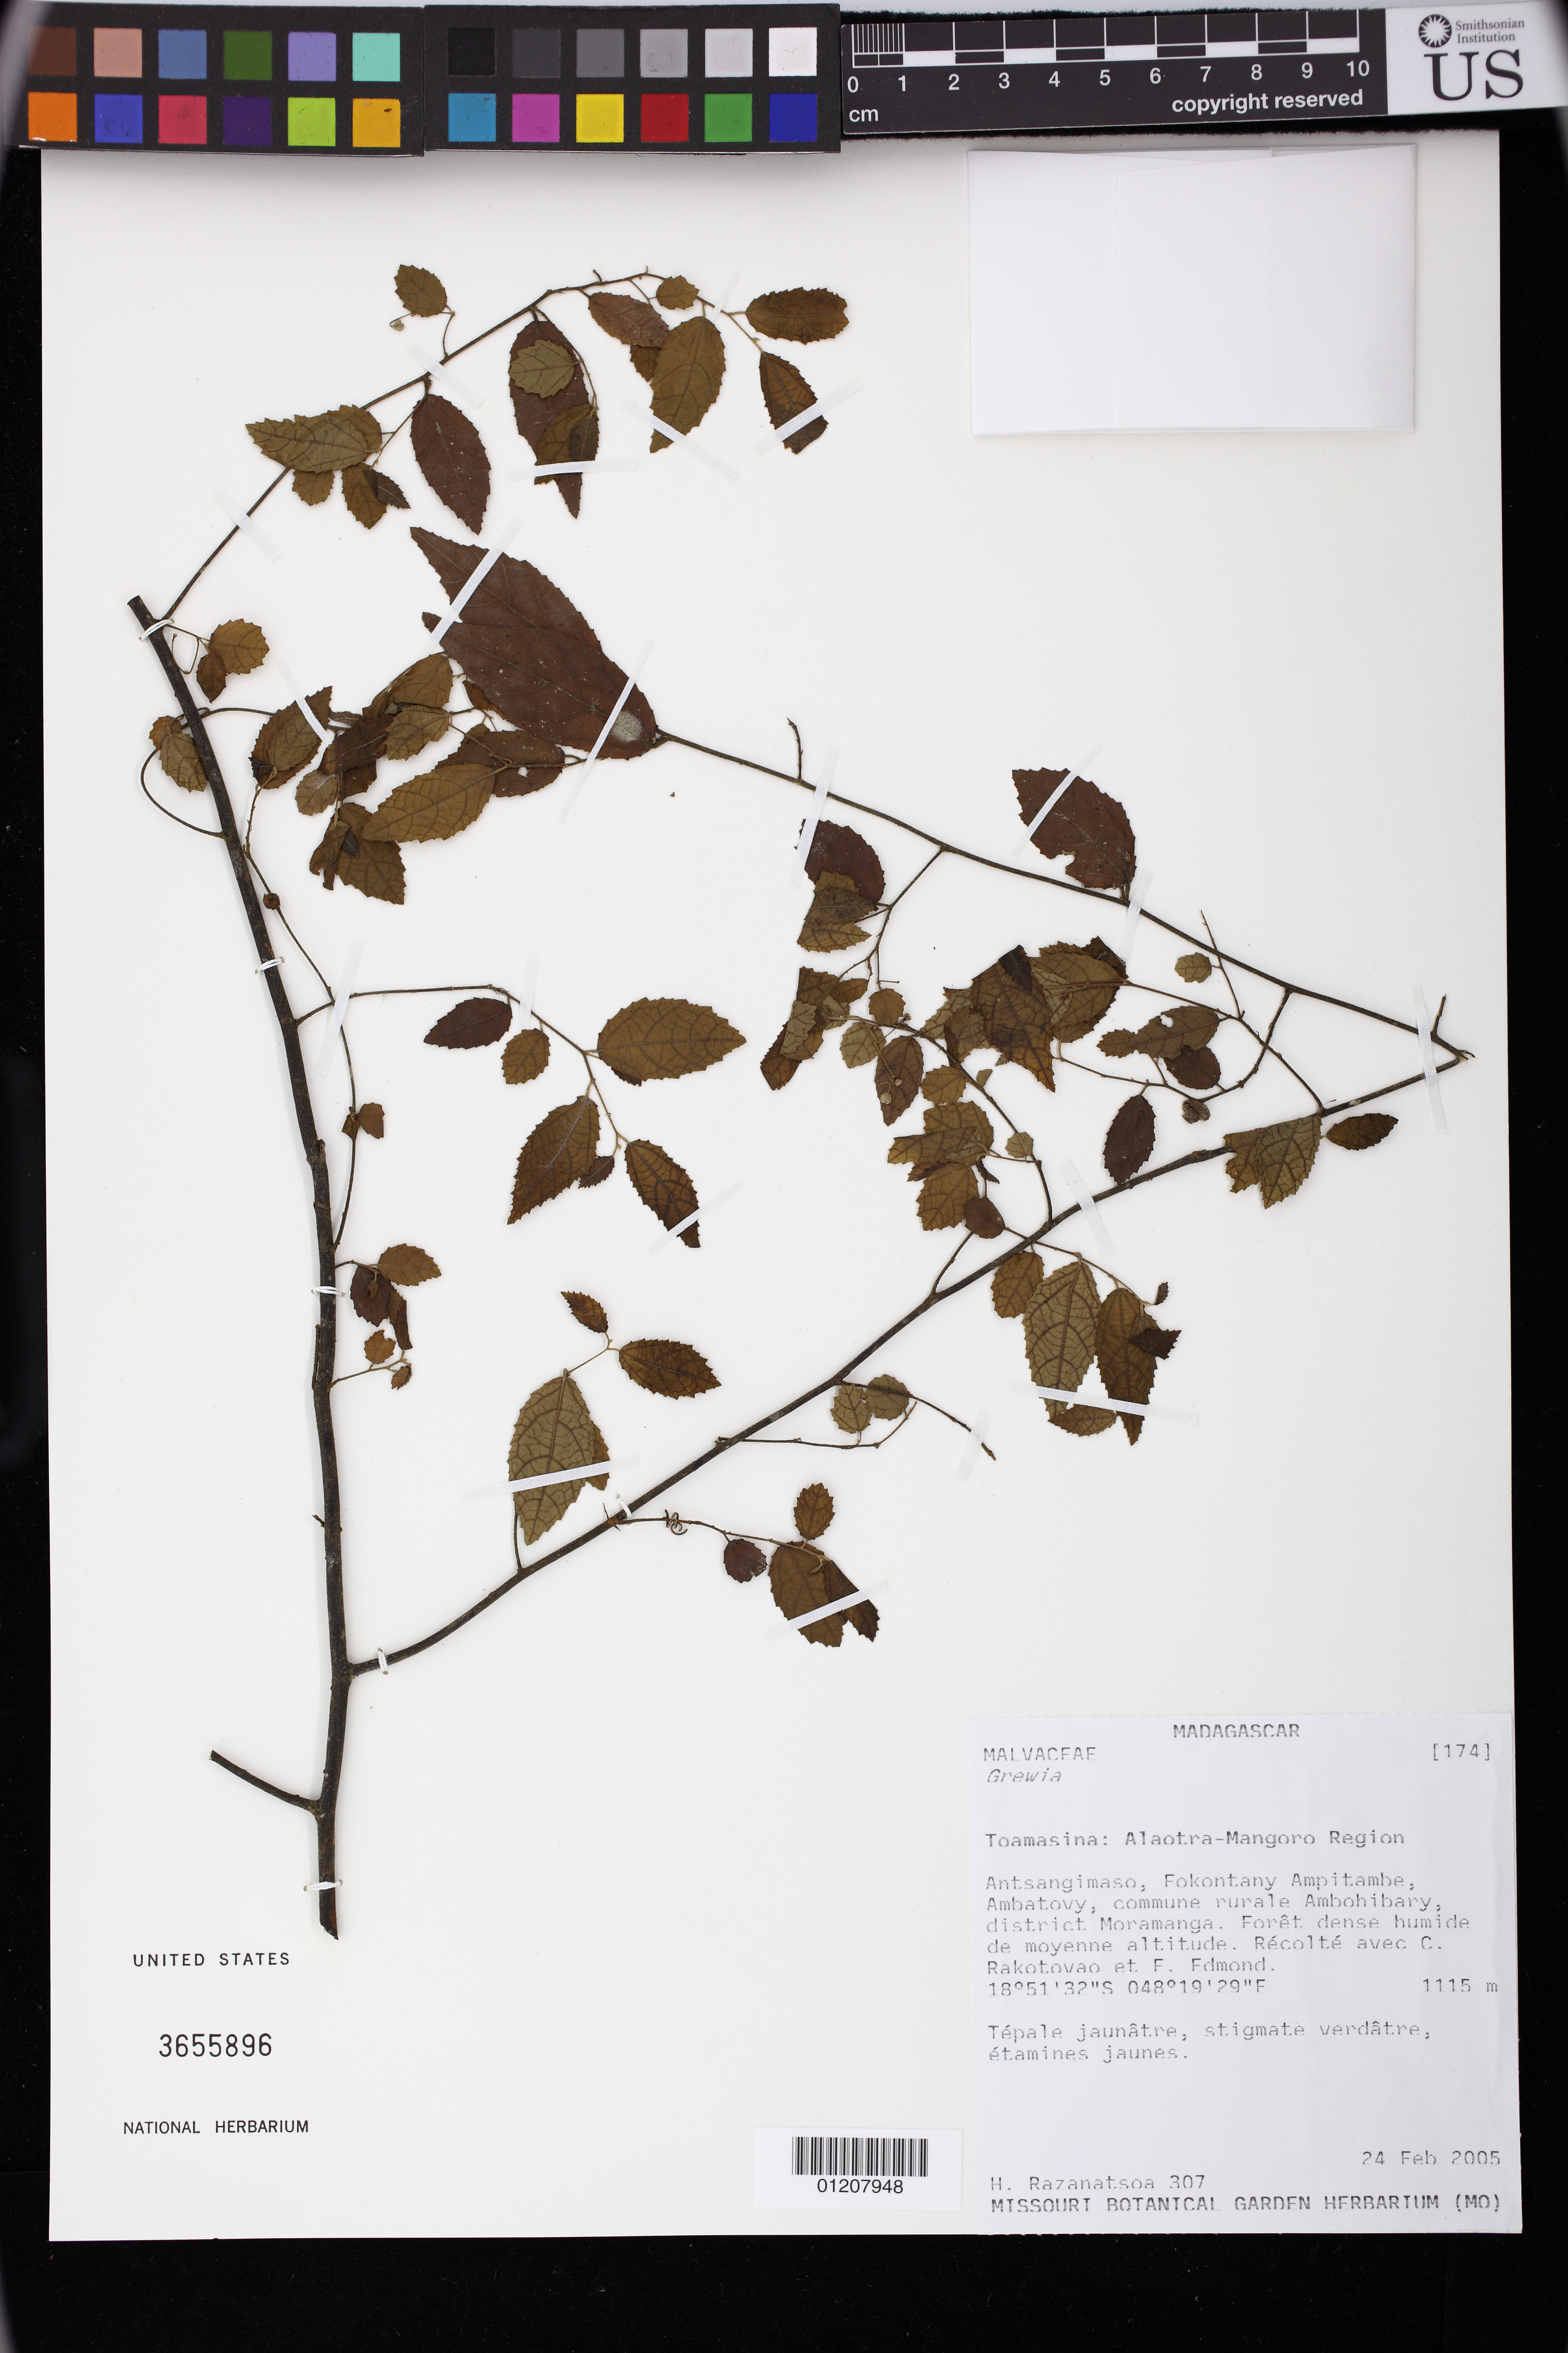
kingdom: Plantae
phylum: Tracheophyta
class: Magnoliopsida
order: Malvales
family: Malvaceae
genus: Grewia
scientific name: Grewia sp.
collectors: H. Razanatsoa, C. Rakotovao & F. Edmond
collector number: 307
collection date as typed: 24 Feb 2005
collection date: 2005-02-24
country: Madagascar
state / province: Alaotra Mangoro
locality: Toamasina: Alaotra-Mangoro Region,. Antsangimaso, Fokontany Ampitambe, Ambatovy, commune rurale Ambohibary, district Moramanga.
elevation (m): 1115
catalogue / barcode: US 3655896